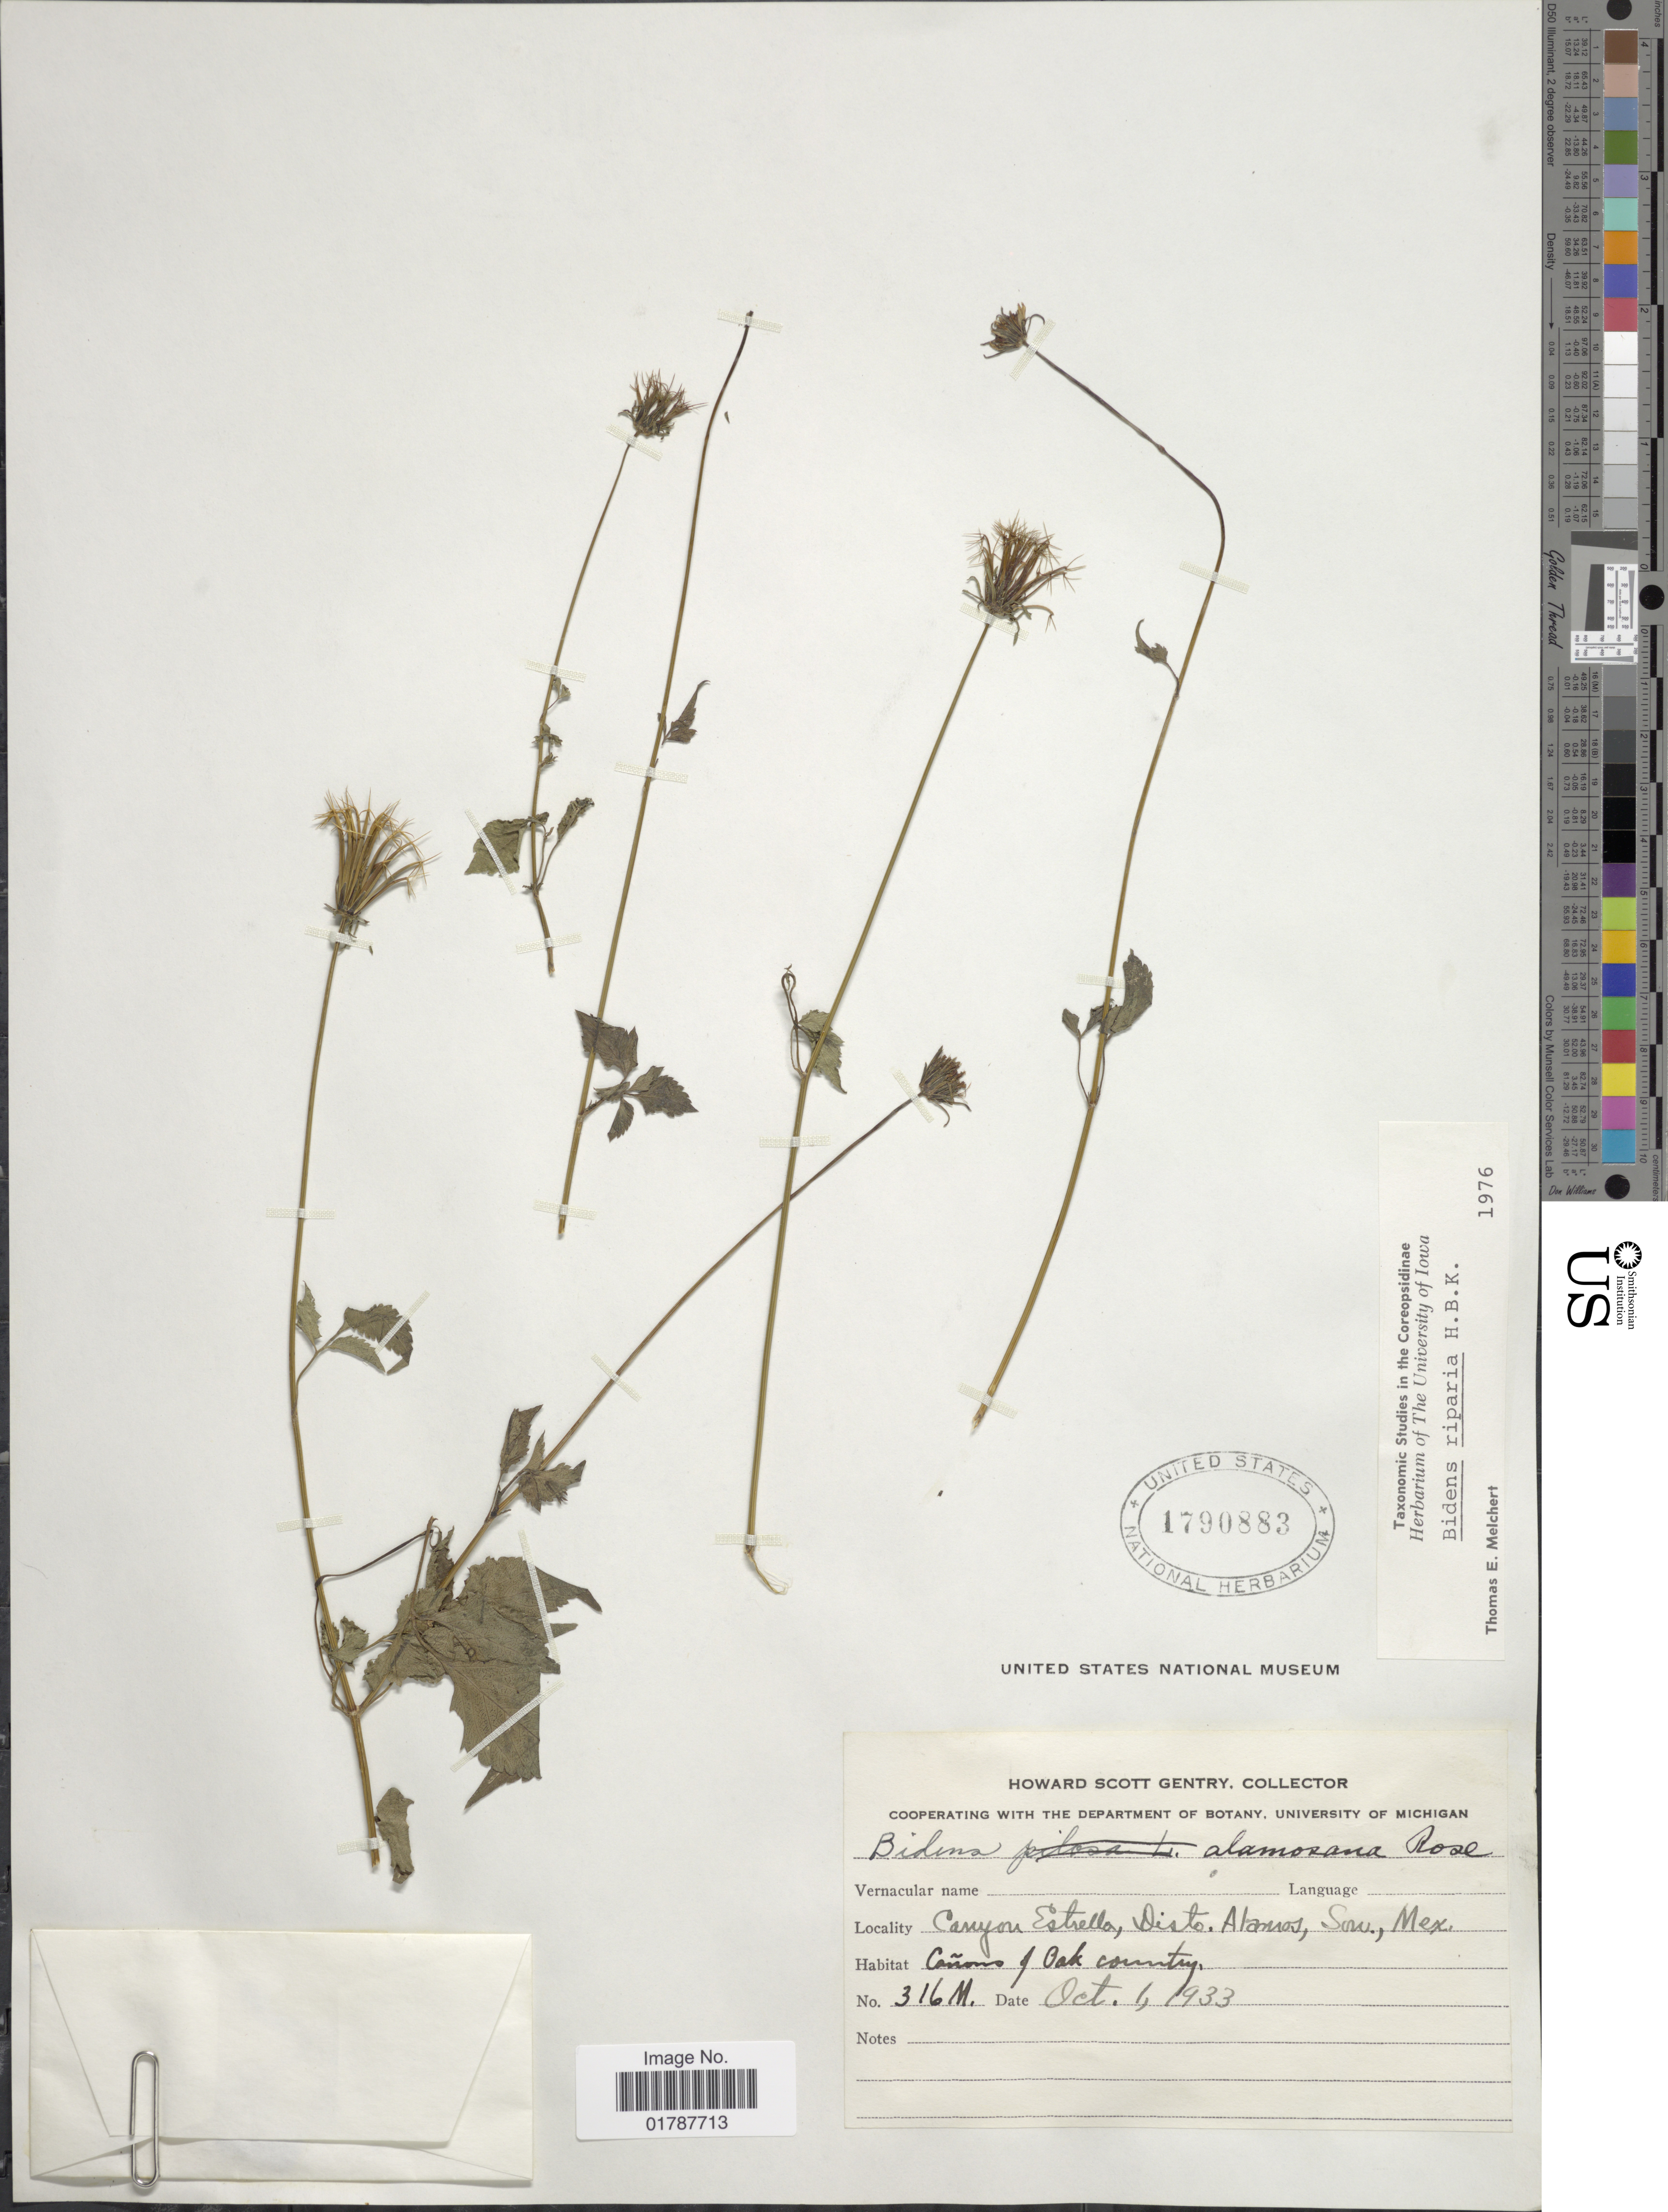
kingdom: Plantae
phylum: Tracheophyta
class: Magnoliopsida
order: Asterales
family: Asteraceae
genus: Bidens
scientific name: Bidens riparia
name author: Kunth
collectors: H. S. Gentry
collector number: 316M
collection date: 1933-10-01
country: Mexico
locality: Canyon Estrella, Disto., Alamnos, Surv. Mex.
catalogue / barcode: US 1790883